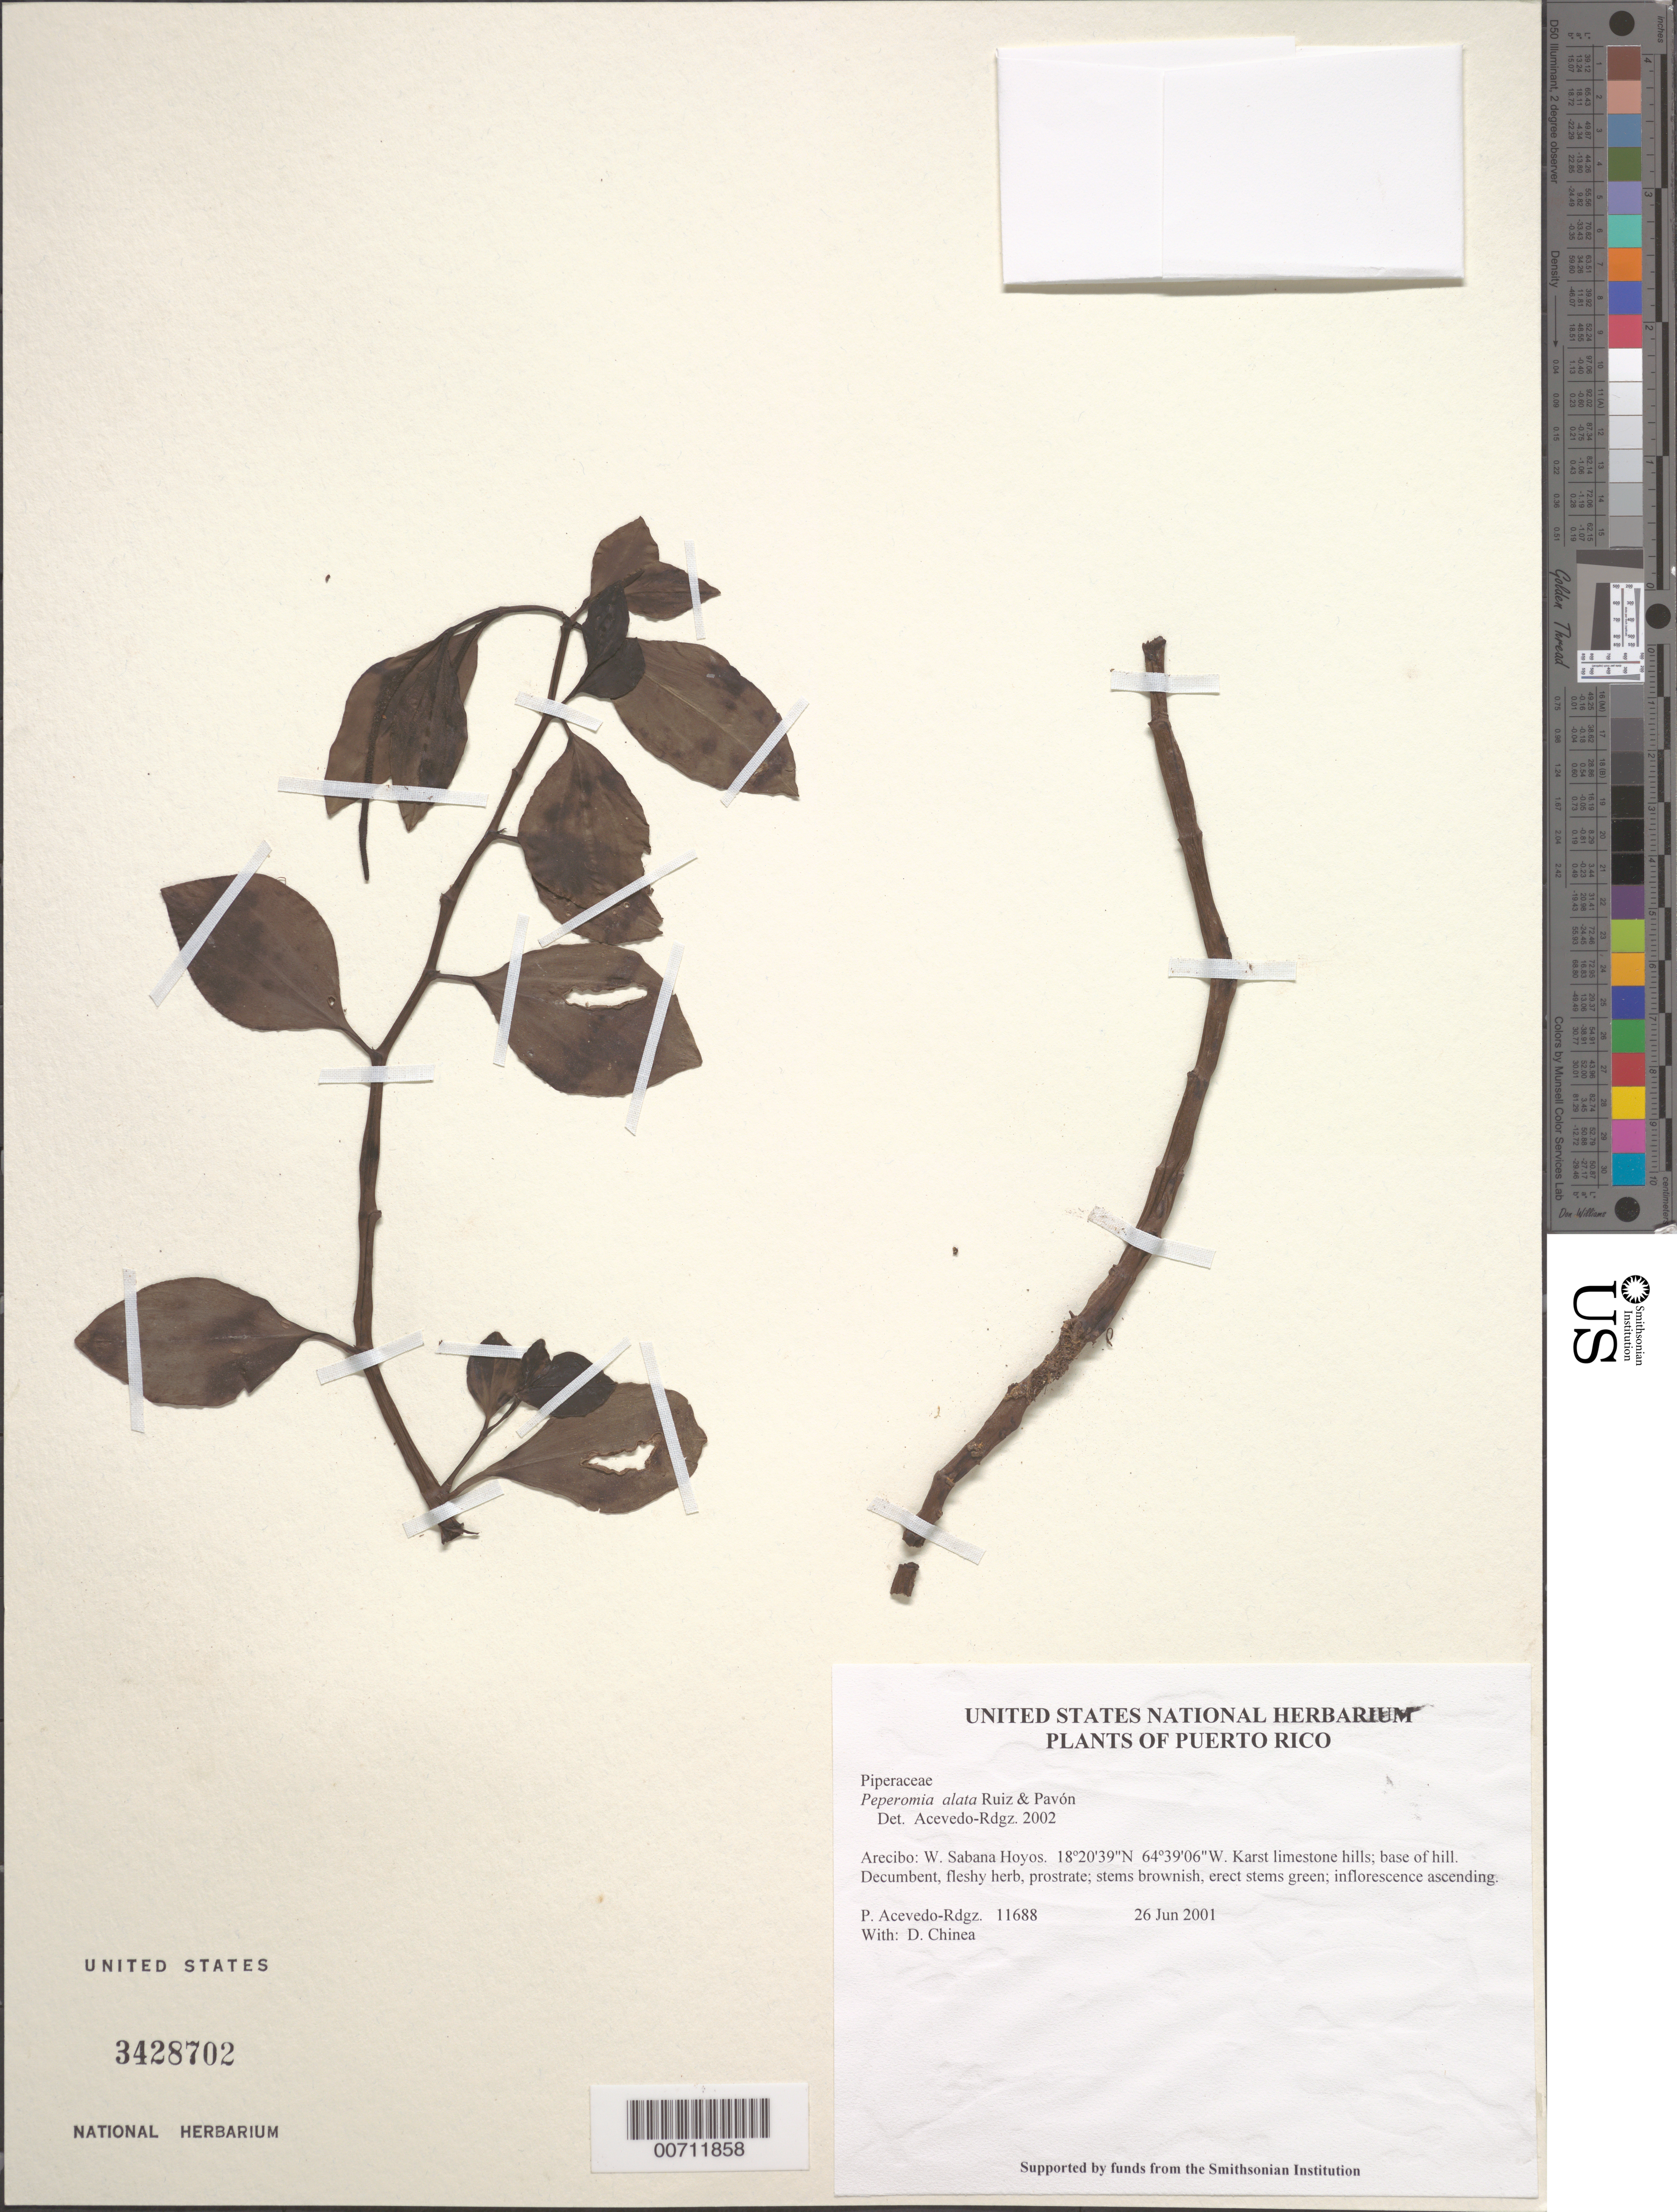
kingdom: Plantae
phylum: Tracheophyta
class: Magnoliopsida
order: Piperales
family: Piperaceae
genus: Peperomia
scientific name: Peperomia alata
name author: Ruiz & Pav.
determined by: Acevedo-Rodríguez, P., (BOT), Smithsonian Institution - National Museum of Natural History (UNITED STATES)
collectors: P. Acevedo-Rodr. & D. Chinea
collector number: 11688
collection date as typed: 26 Jun 2001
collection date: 2001-06-26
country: Puerto Rico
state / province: Arecibo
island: Puerto Rico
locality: Arecibo: W. Sabana Hoyos.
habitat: Karst limestone hills; base of hill.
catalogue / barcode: US 3428702